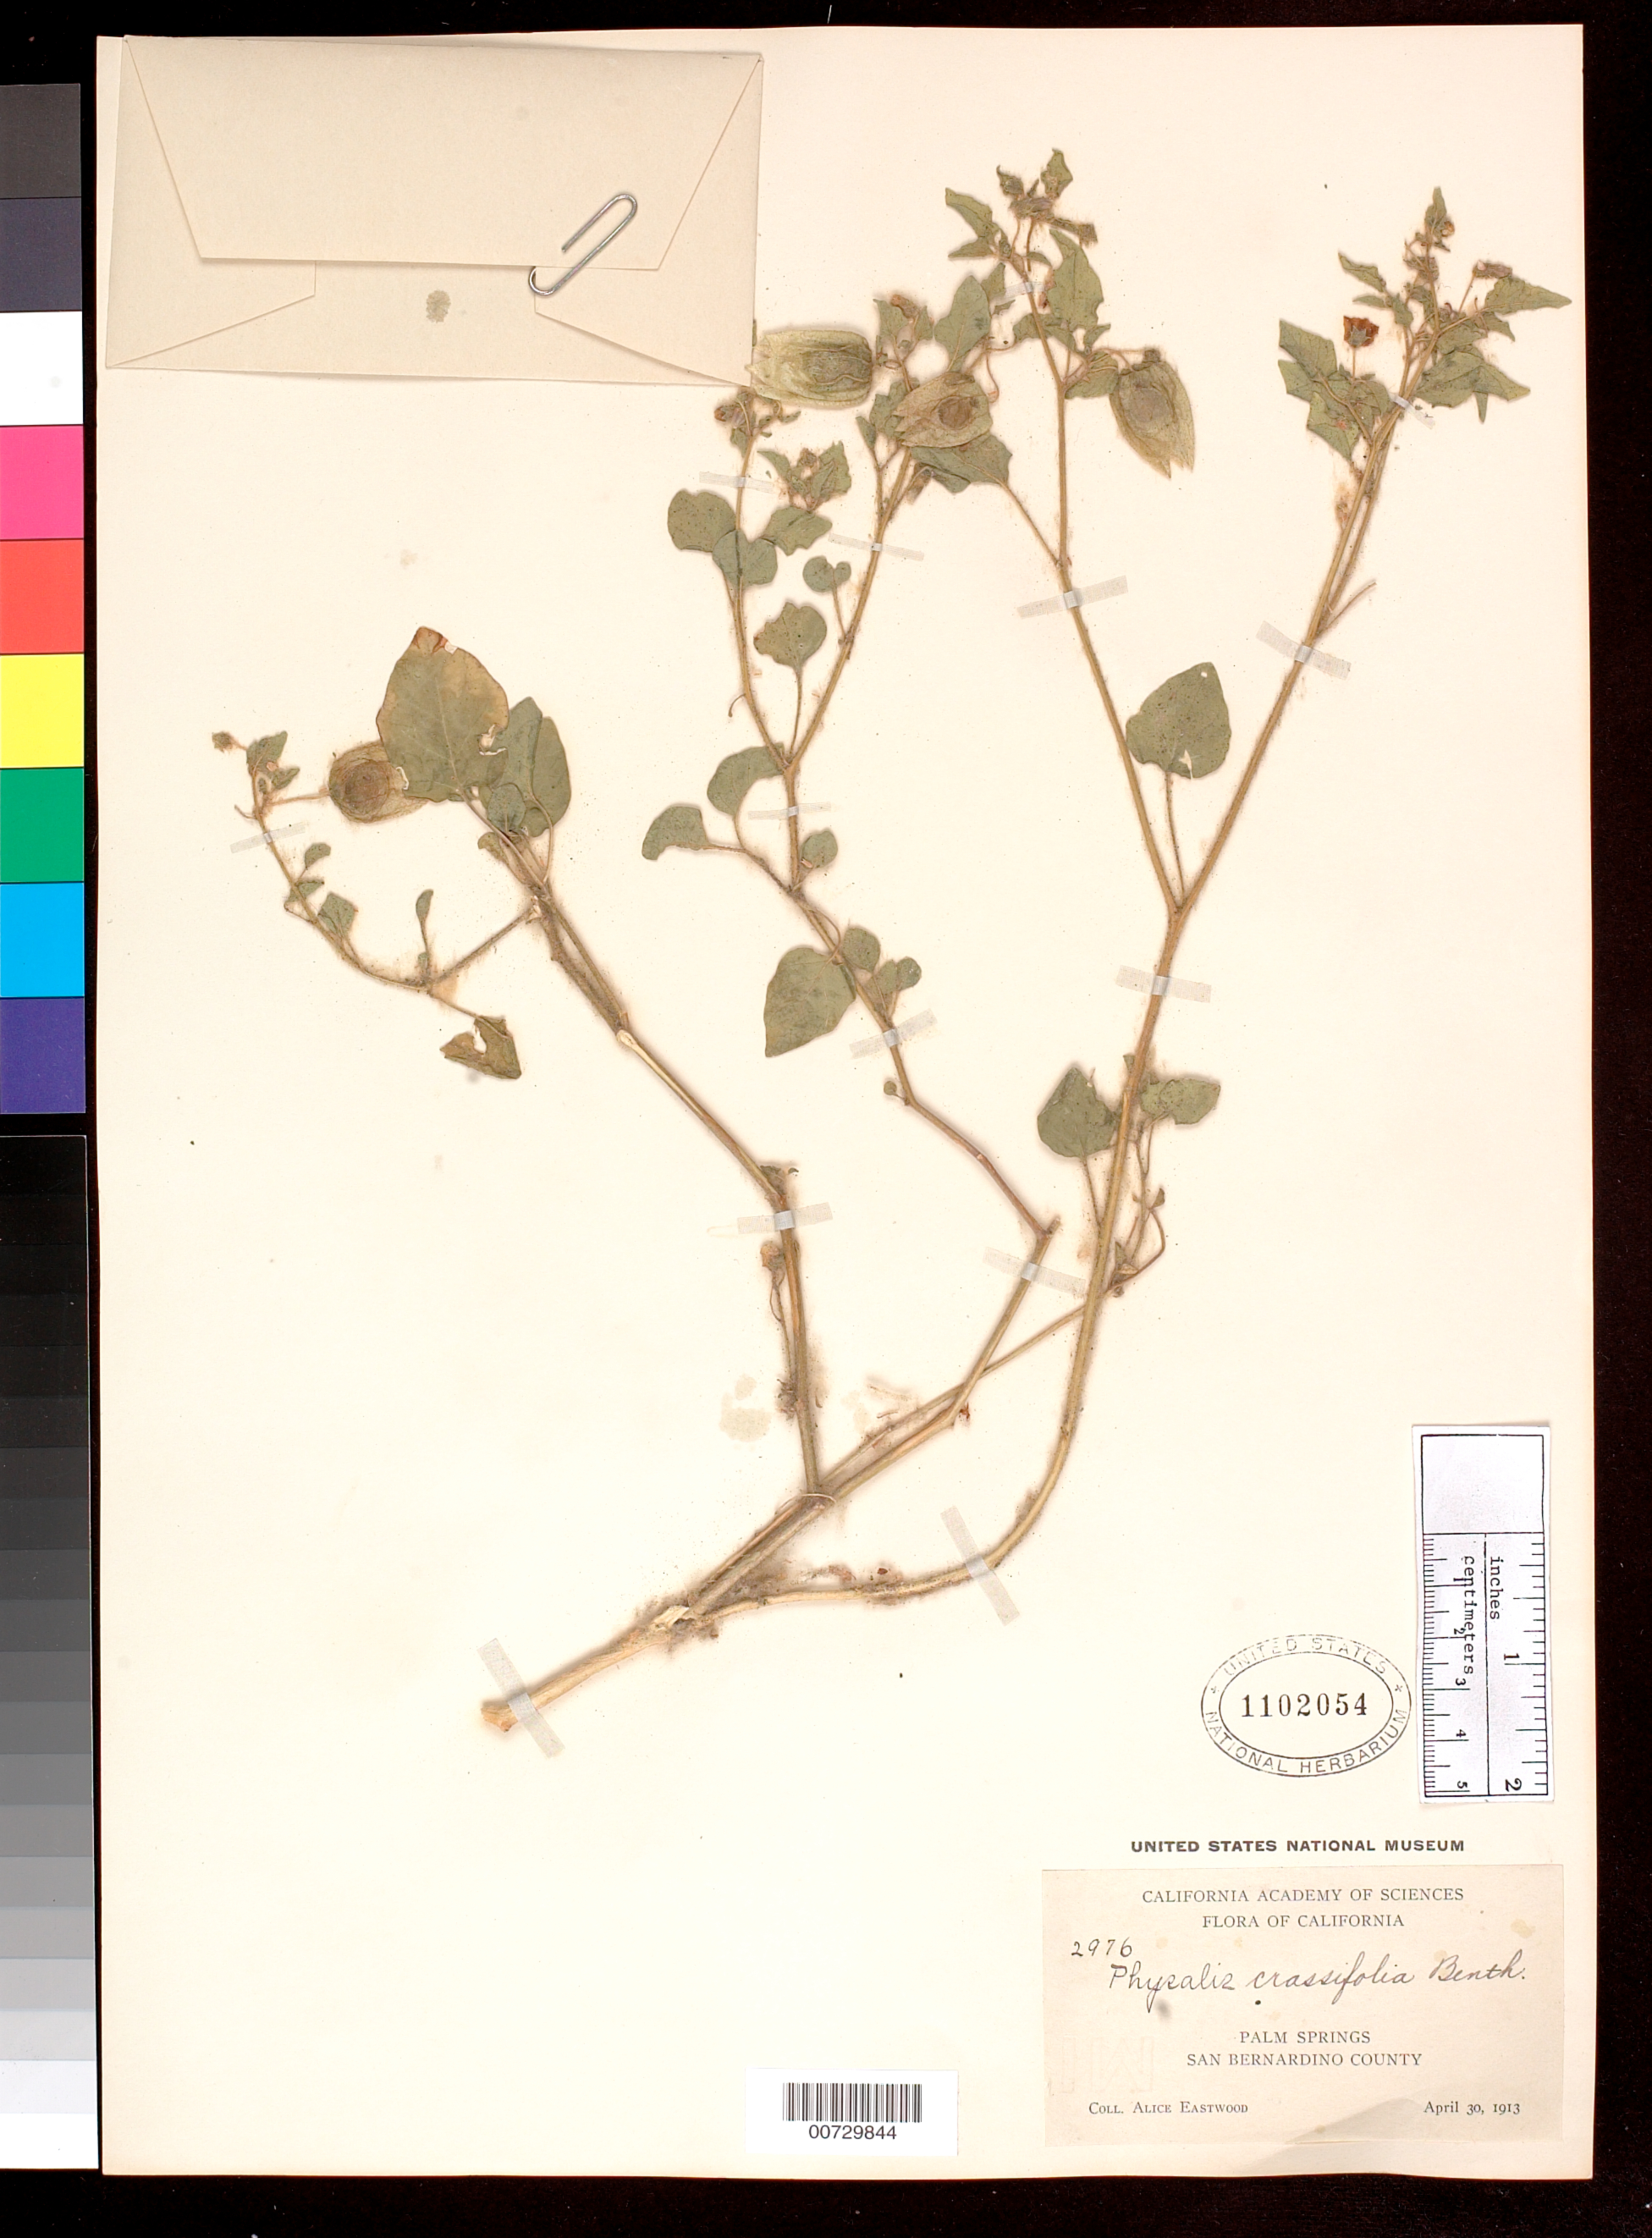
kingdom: Plantae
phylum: Tracheophyta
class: Magnoliopsida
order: Solanales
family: Solanaceae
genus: Physalis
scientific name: Physalis crassifolia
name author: Benth.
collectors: A. Eastwood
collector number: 2976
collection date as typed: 30 Apr 1913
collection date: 1913-04-30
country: United States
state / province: California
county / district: Riverside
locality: Palm Springs.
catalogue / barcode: US 1102054